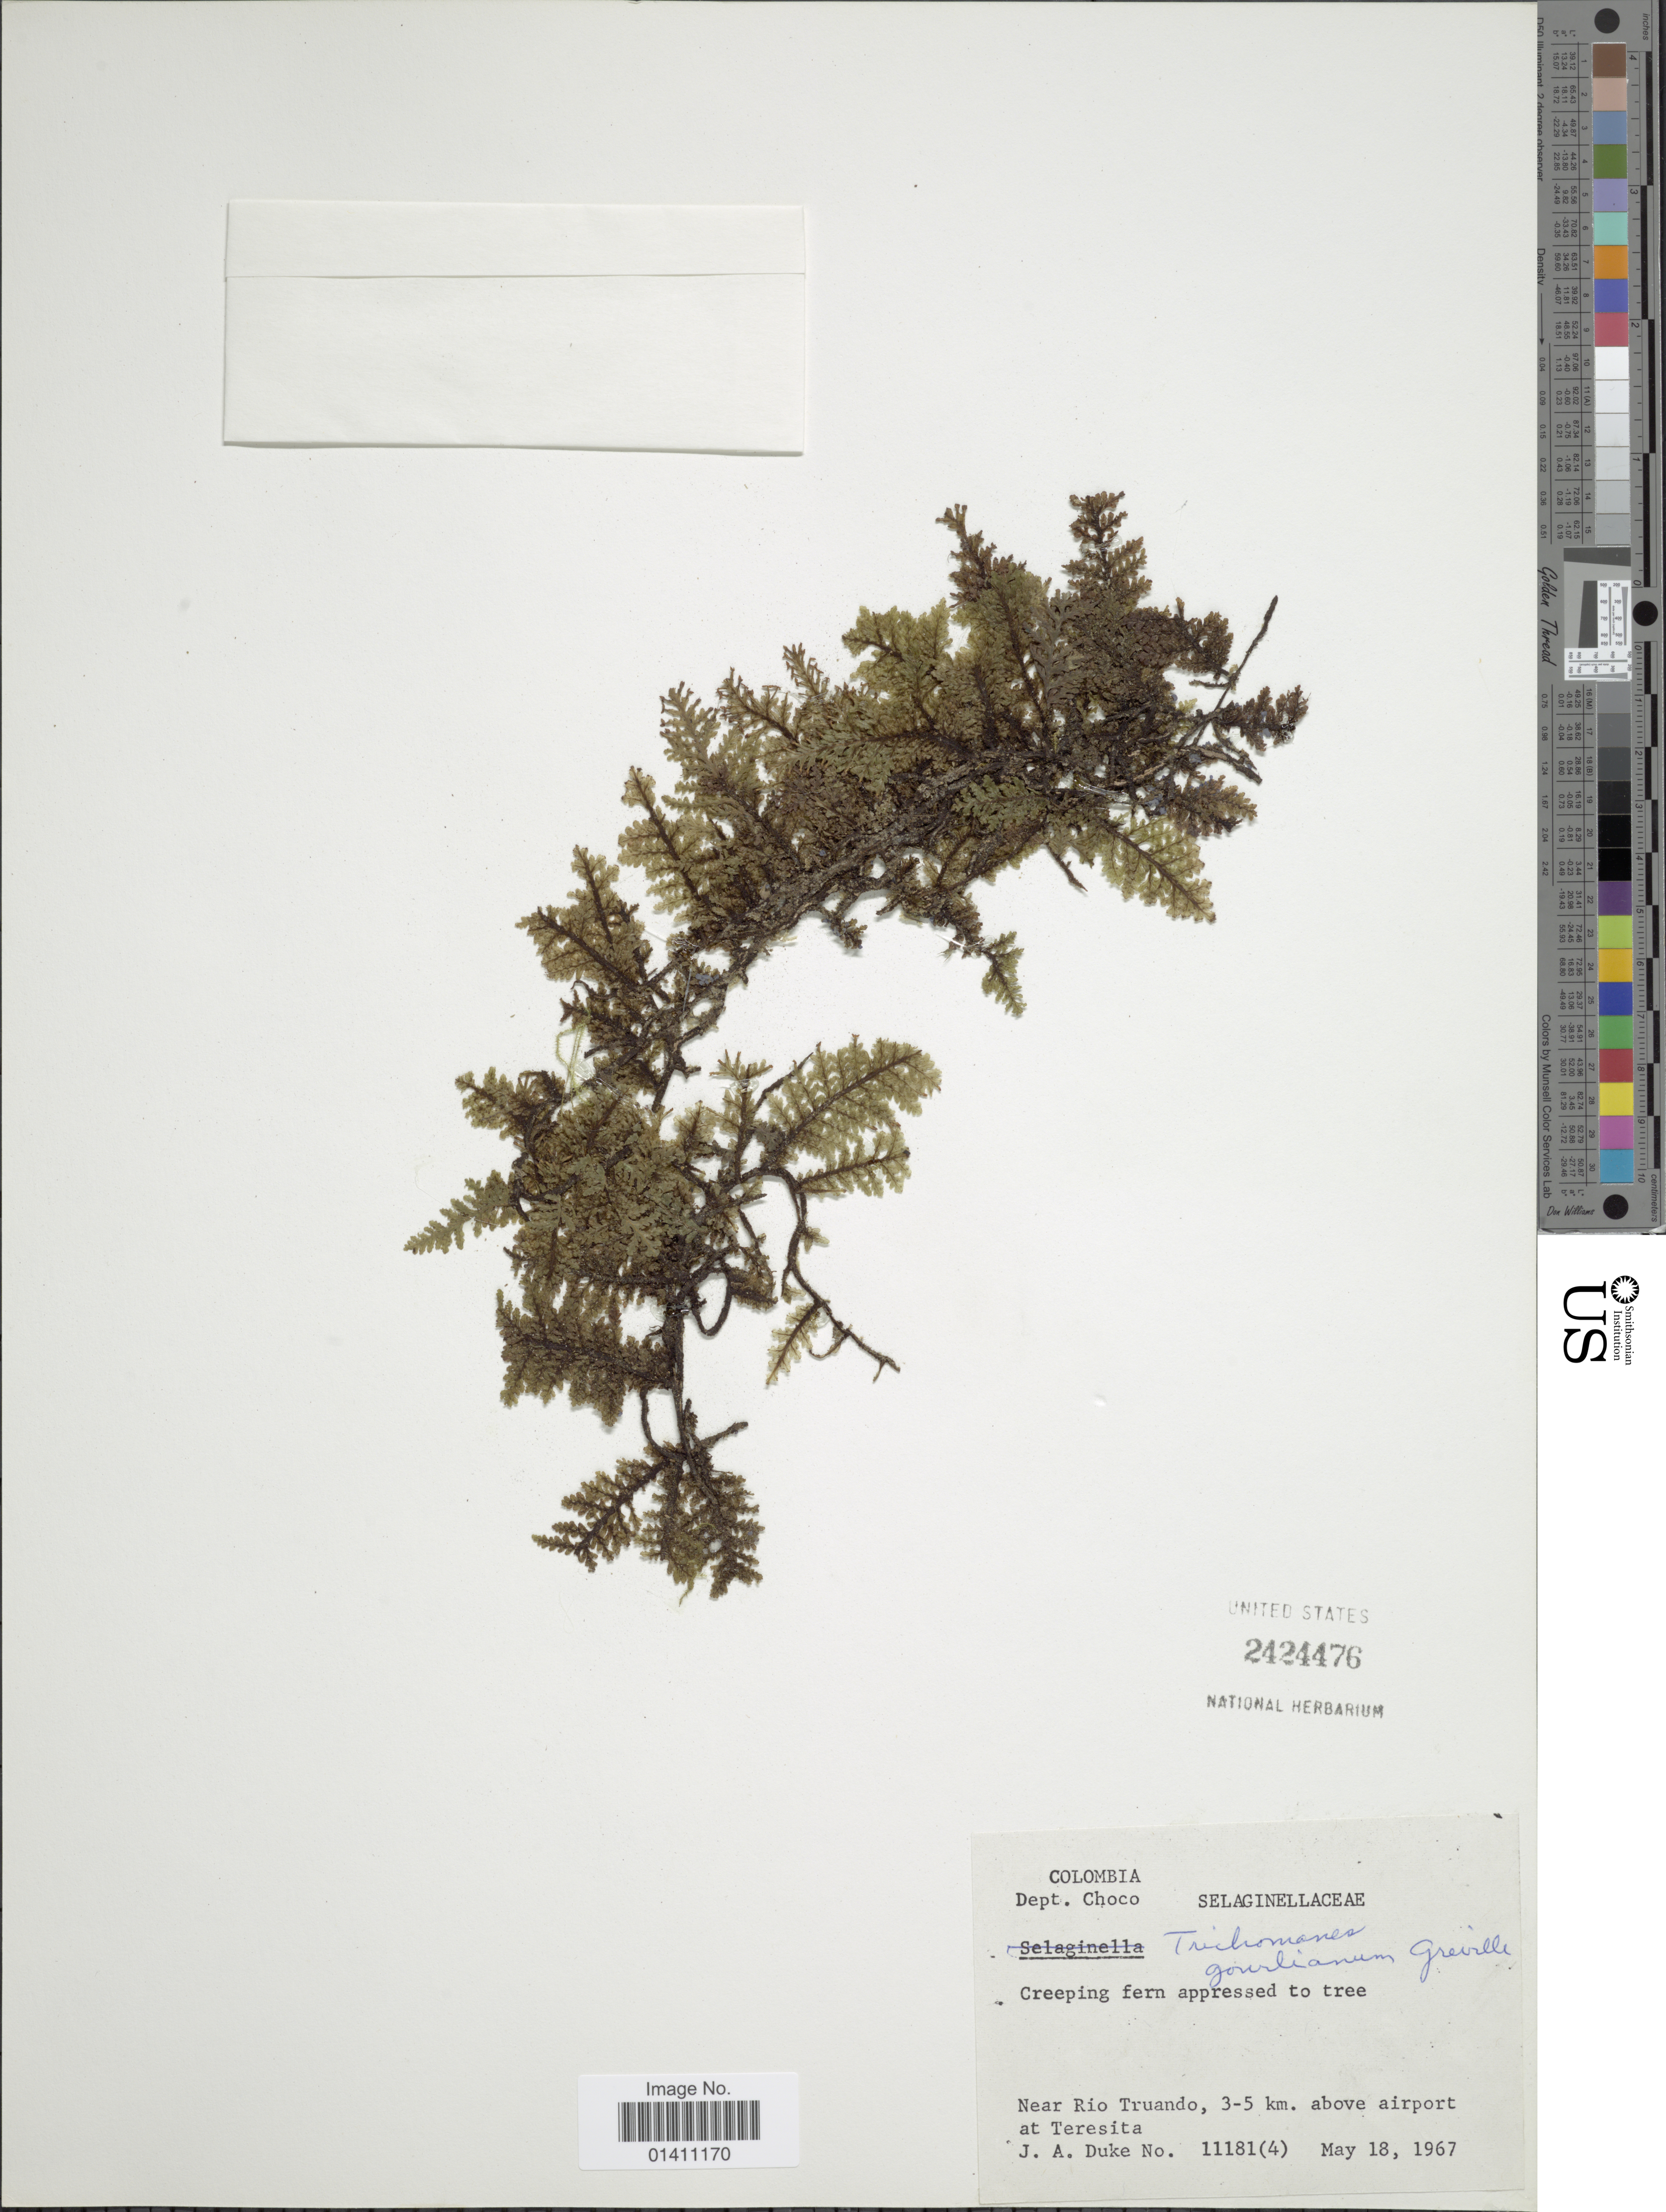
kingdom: Plantae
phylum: Tracheophyta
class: Polypodiopsida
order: Hymenophyllales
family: Hymenophyllaceae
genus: Didymoglossum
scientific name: Didymoglossum gourlianum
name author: (Grev. ex J. Sm.) Pic. Serm.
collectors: J. A. Duke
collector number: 11181(4)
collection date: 1967-05-18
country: Colombia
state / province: Chocó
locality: Dept. Choco. Near Rio Truando, 3-5 km. above airport at Teresita.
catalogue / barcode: US 2424476